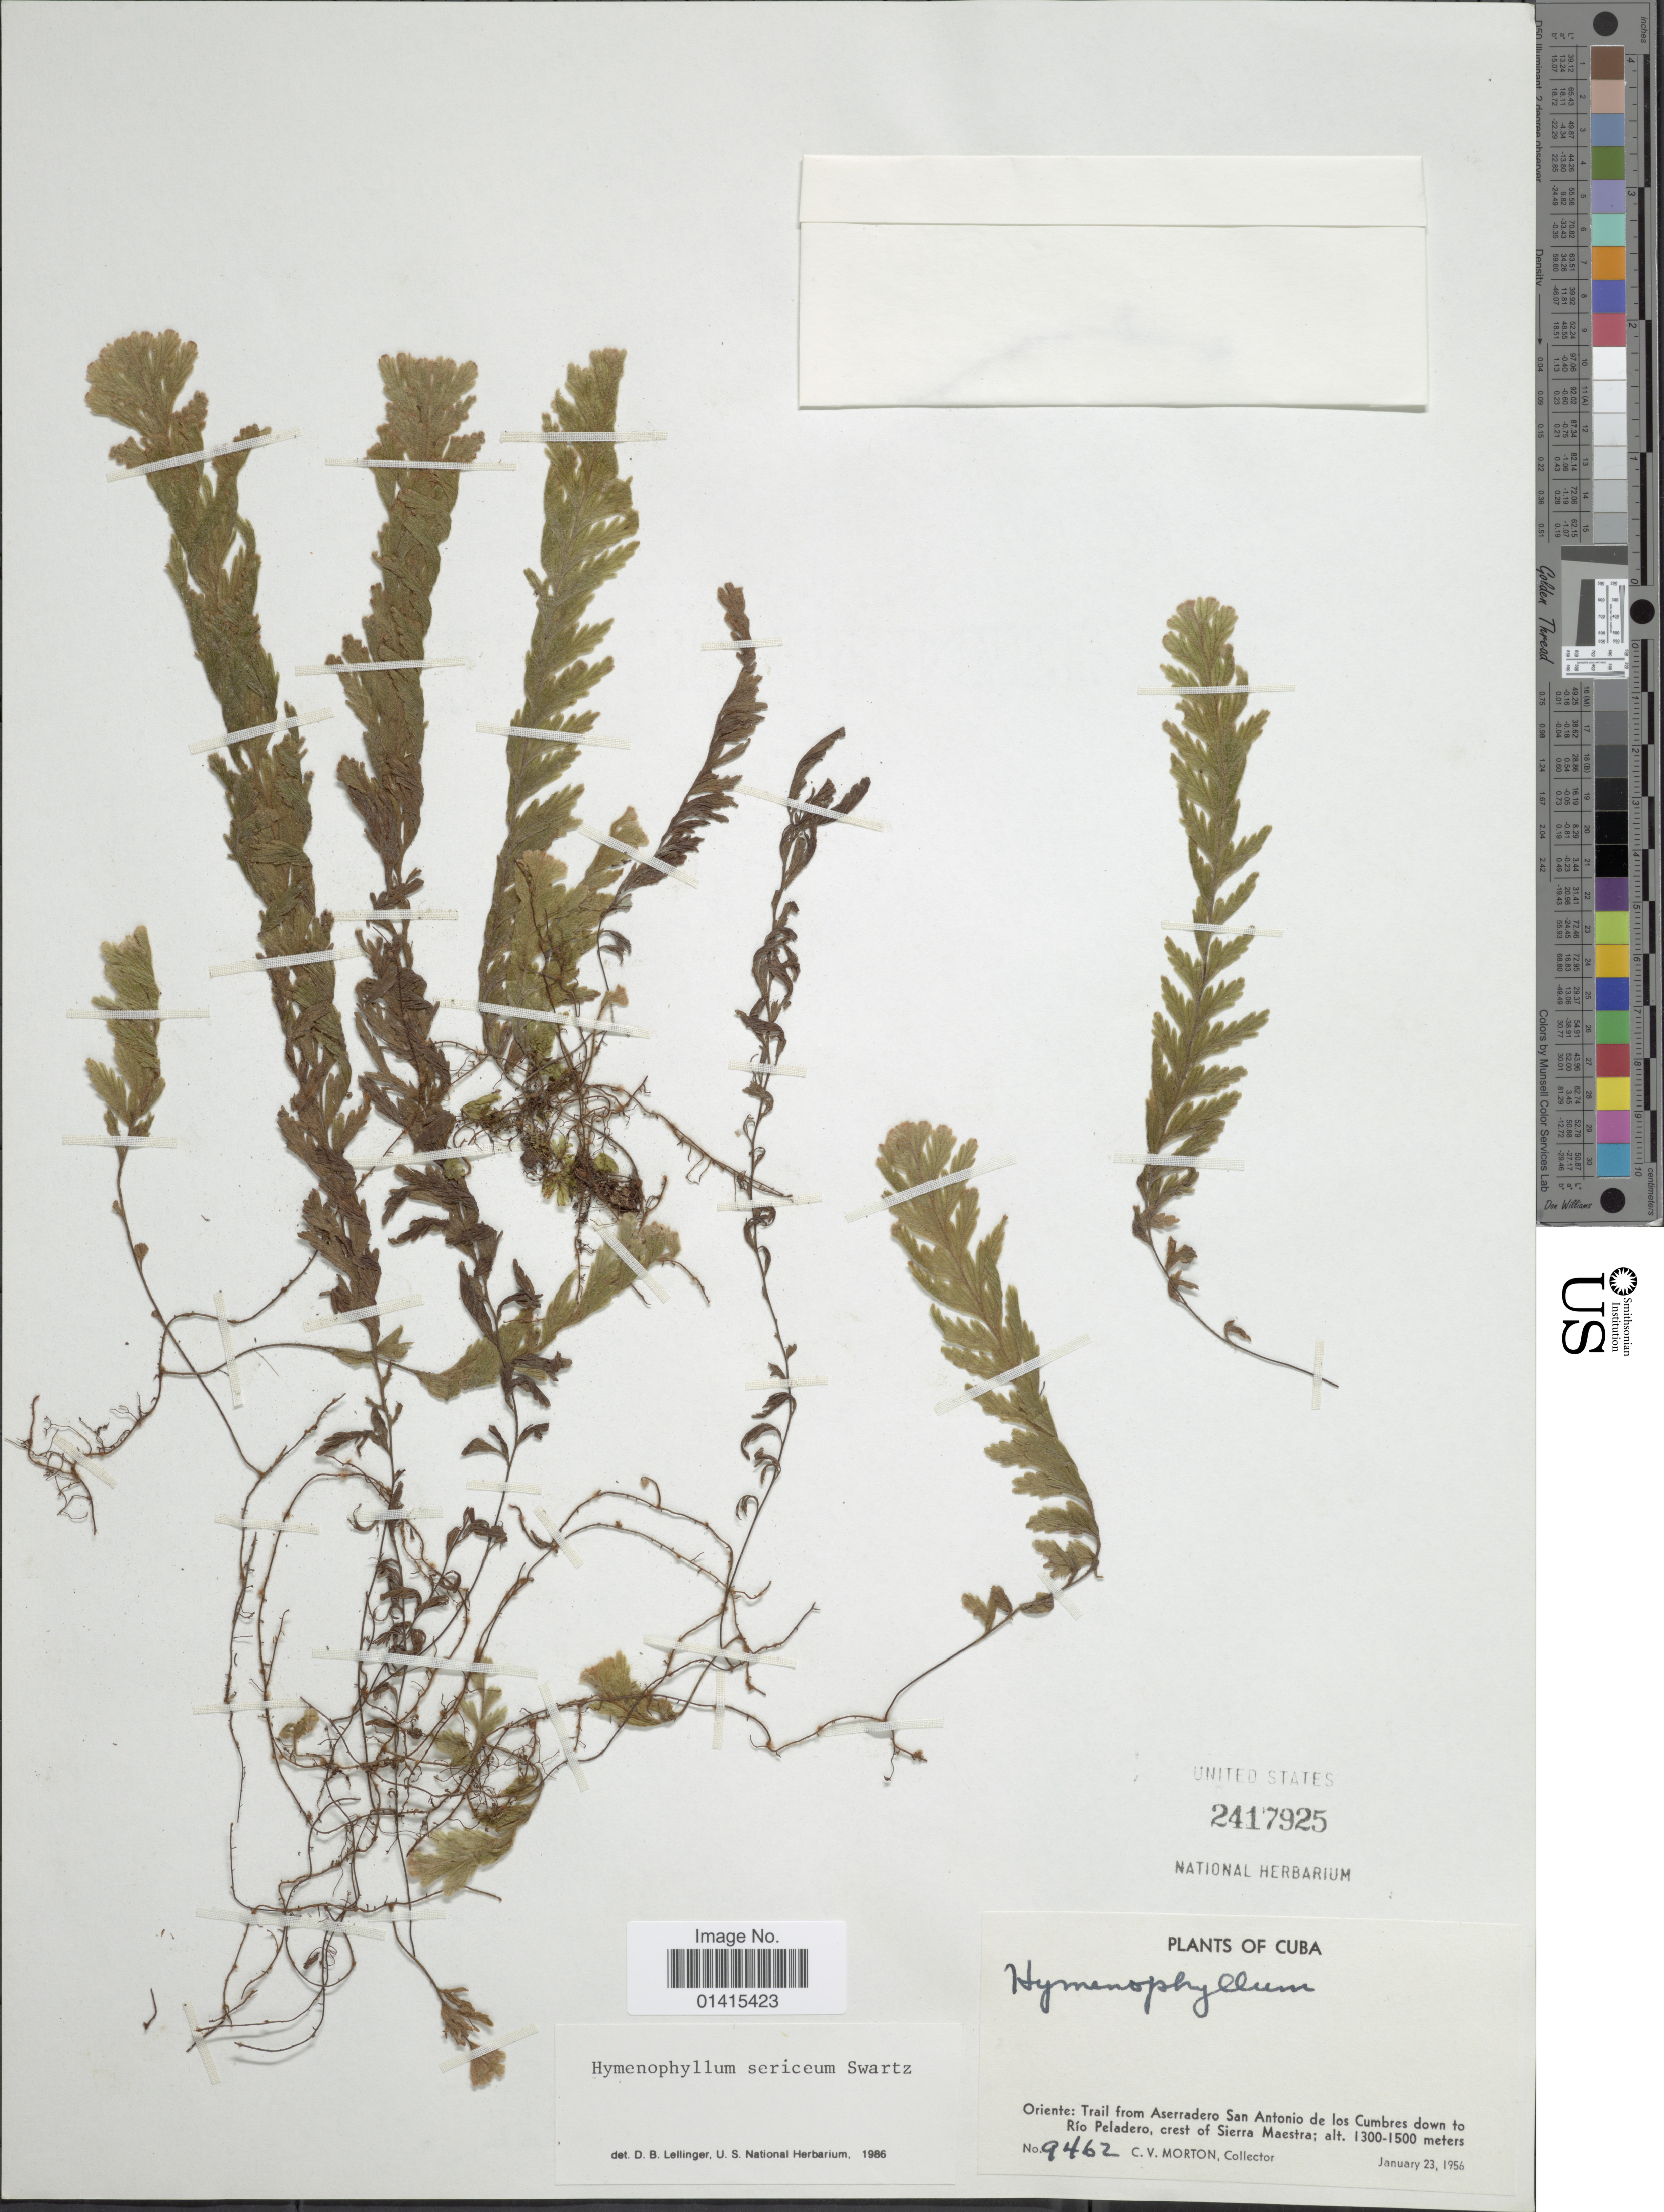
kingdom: Plantae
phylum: Tracheophyta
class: Polypodiopsida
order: Hymenophyllales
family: Hymenophyllaceae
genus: Hymenophyllum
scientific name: Hymenophyllum sericeum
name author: Sw. in Schrad.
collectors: C. V. Morton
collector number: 9462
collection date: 1956-01-23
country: Cuba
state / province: Oriente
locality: Oriente: trail from Aserradero San Antonio de los Cumbres down to Rio Peladero, crest of Sierra Maestra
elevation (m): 1300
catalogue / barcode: US 2417925